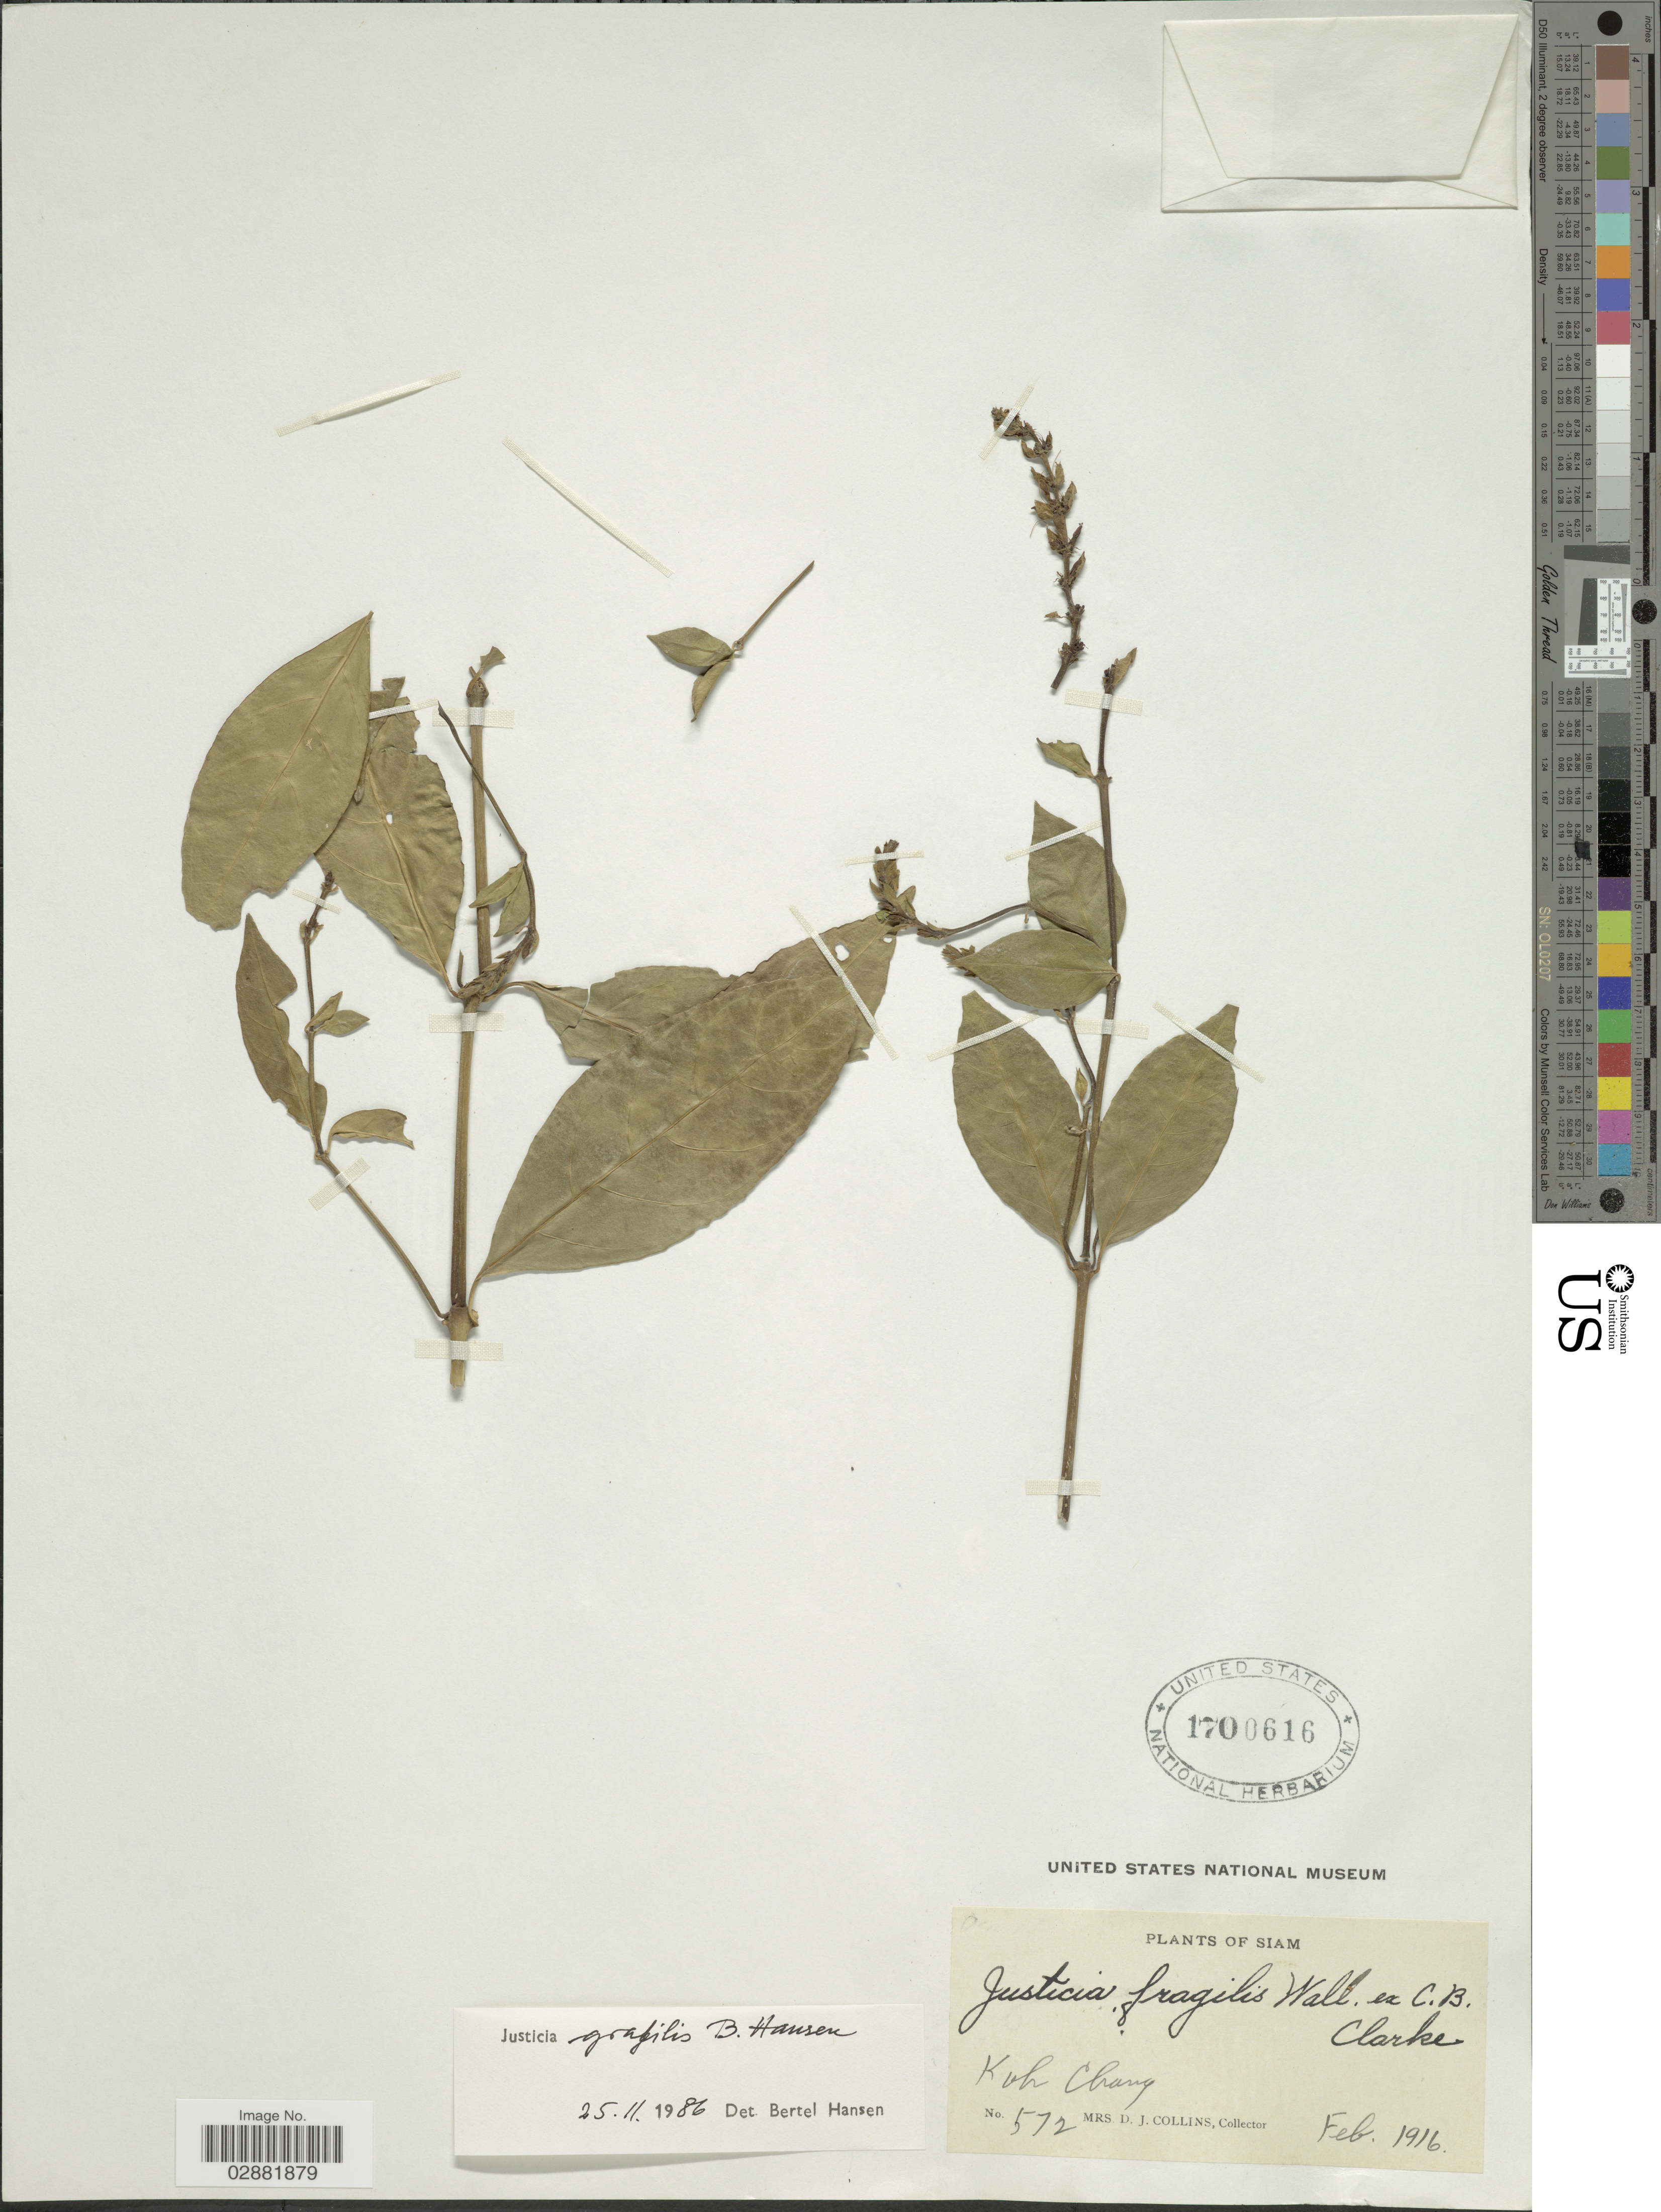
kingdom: Plantae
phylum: Tracheophyta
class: Magnoliopsida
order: Lamiales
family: Acanthaceae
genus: Justicia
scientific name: Justicia sp.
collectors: Mrs. D. J. Collins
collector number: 572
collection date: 1916-02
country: Thailand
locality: Koh Chang.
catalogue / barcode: US 1700616